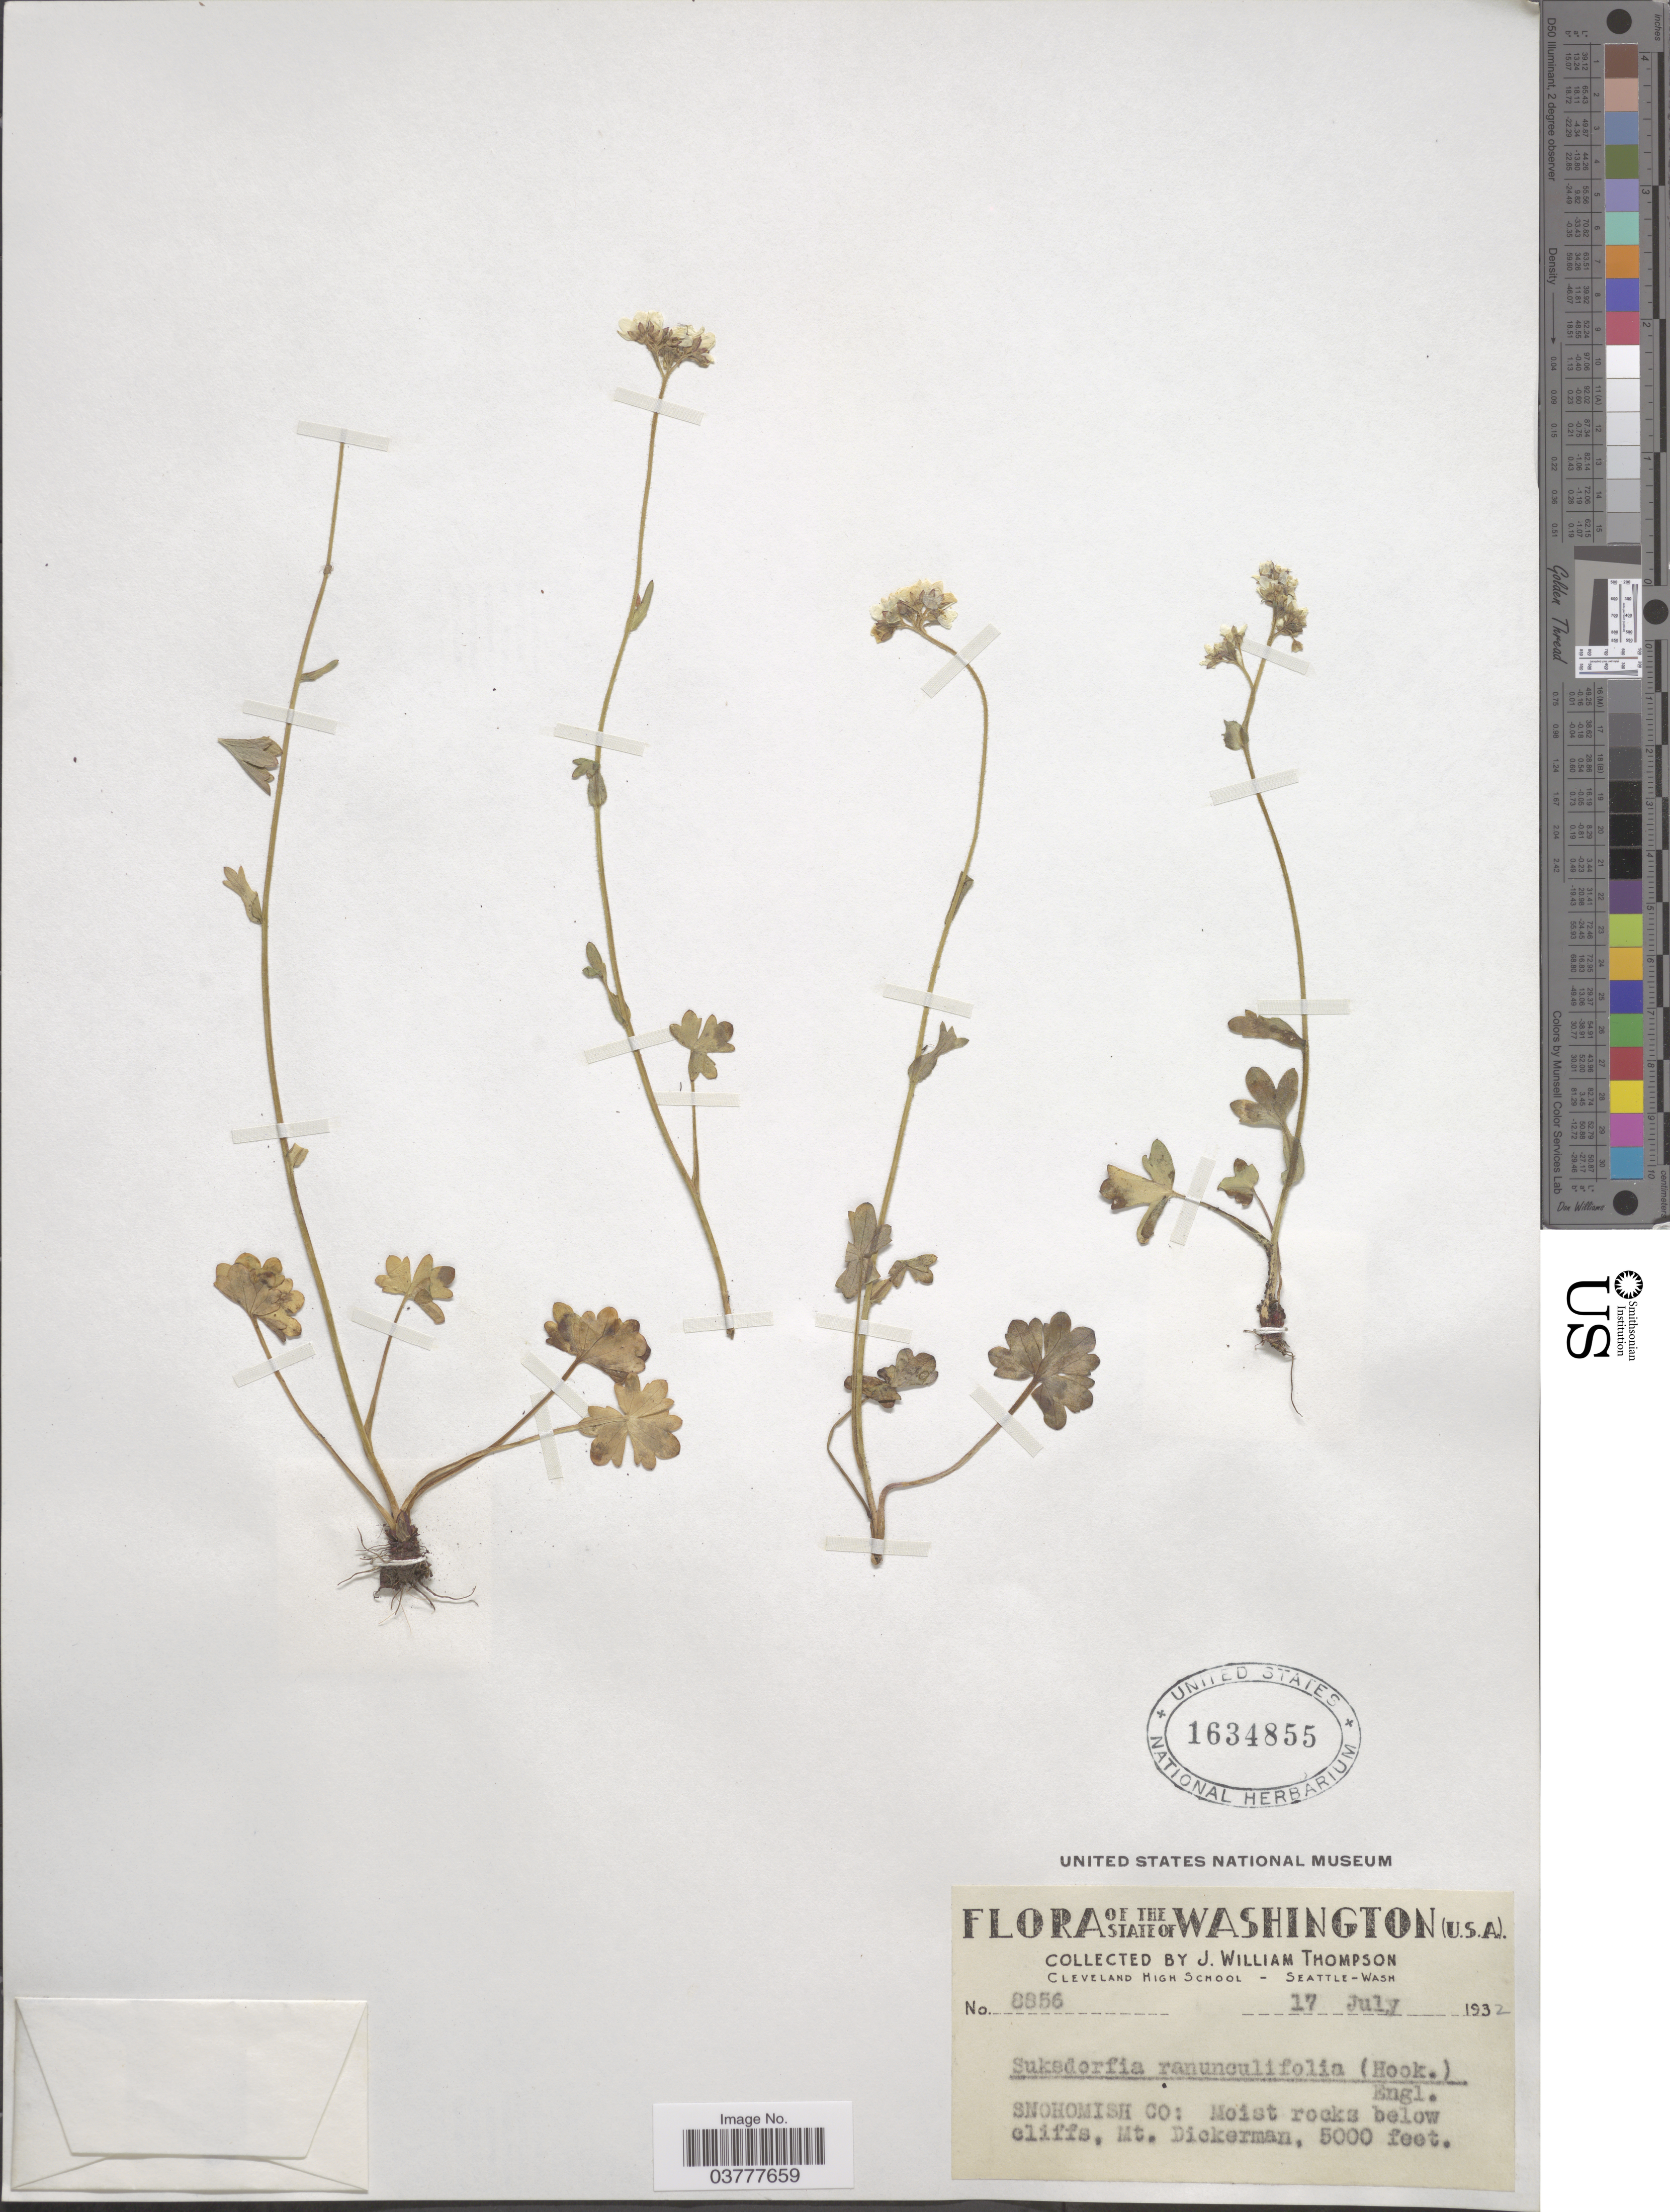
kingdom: Plantae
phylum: Tracheophyta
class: Magnoliopsida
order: Saxifragales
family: Saxifragaceae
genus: Hemieva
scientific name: Hemieva ranunculifolia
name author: (Hook.) Raf.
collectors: J. W. Thompson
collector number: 8856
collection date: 1932-07-17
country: United States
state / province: Washington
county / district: Snohomish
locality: Snohomish Co: Moist rocks below cliffs, Mt. Dickerman.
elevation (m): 1524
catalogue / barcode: US 1634855